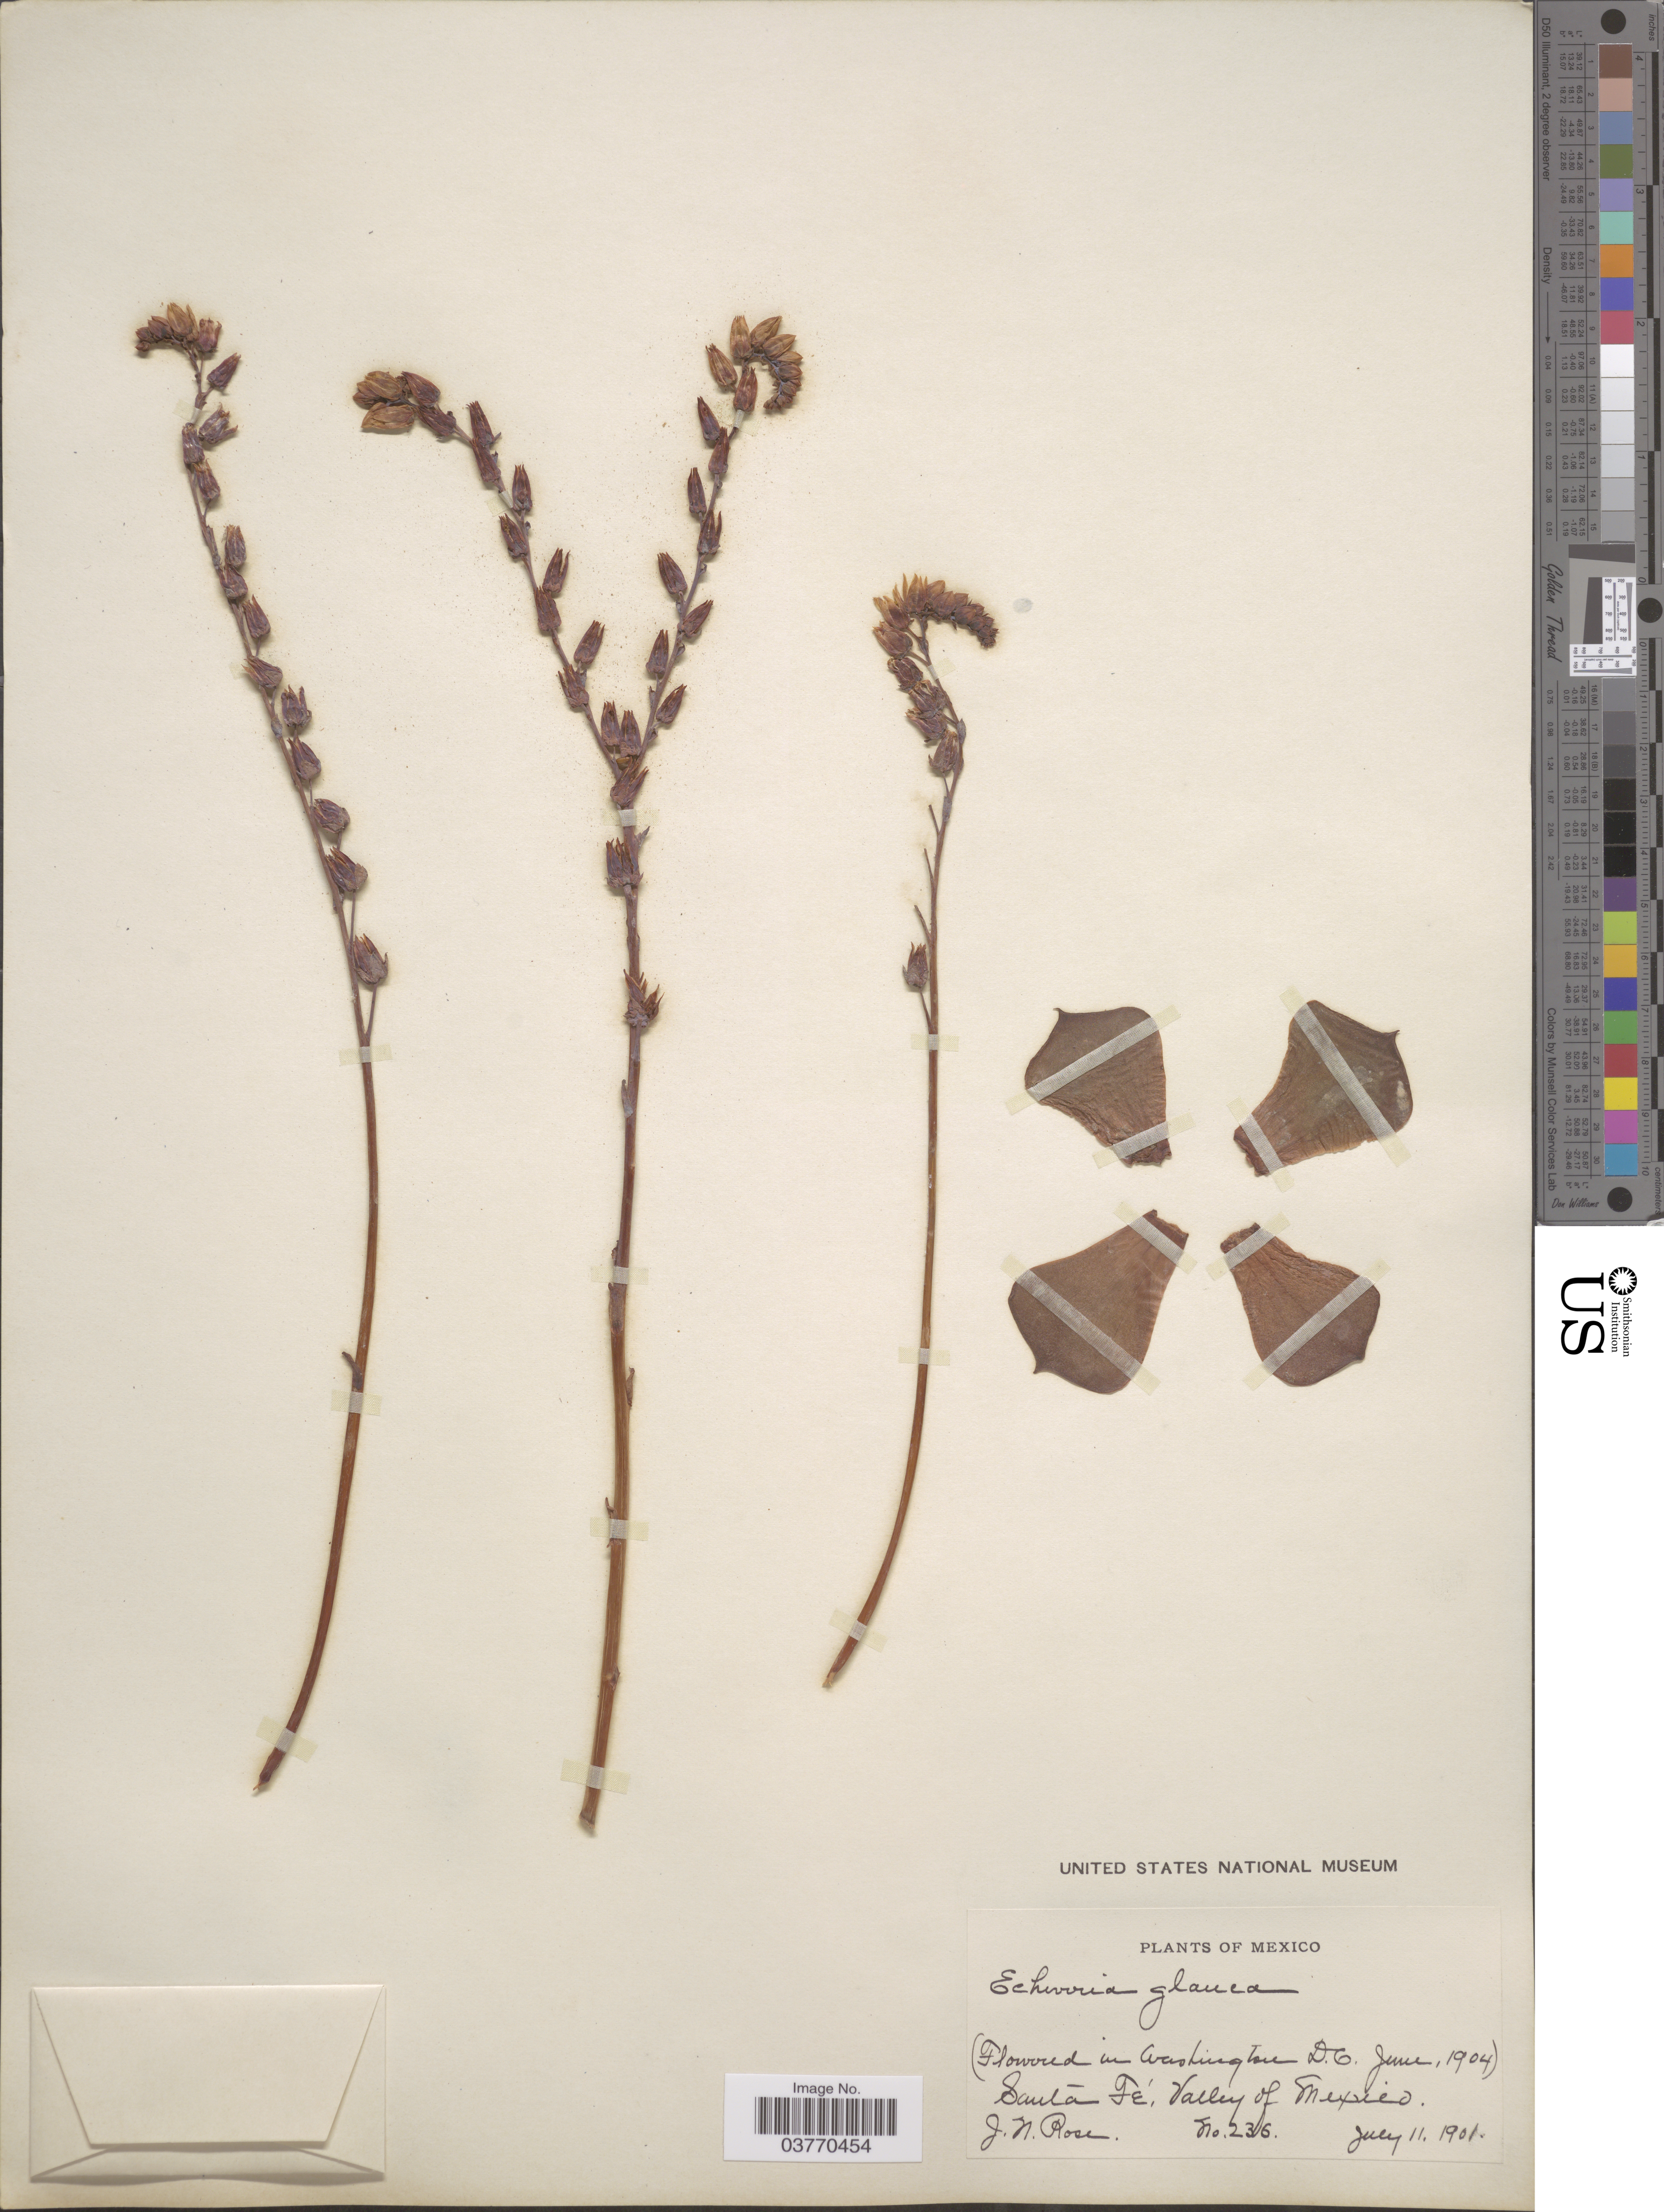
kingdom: Plantae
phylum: Tracheophyta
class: Magnoliopsida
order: Saxifragales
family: Crassulaceae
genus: Echeveria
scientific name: Echeveria pumila var. glauca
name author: (Baker) E. Walther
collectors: J. N. Rose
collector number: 236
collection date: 1901-07-11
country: Mexico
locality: Santa Fé, Valley of Mexico.